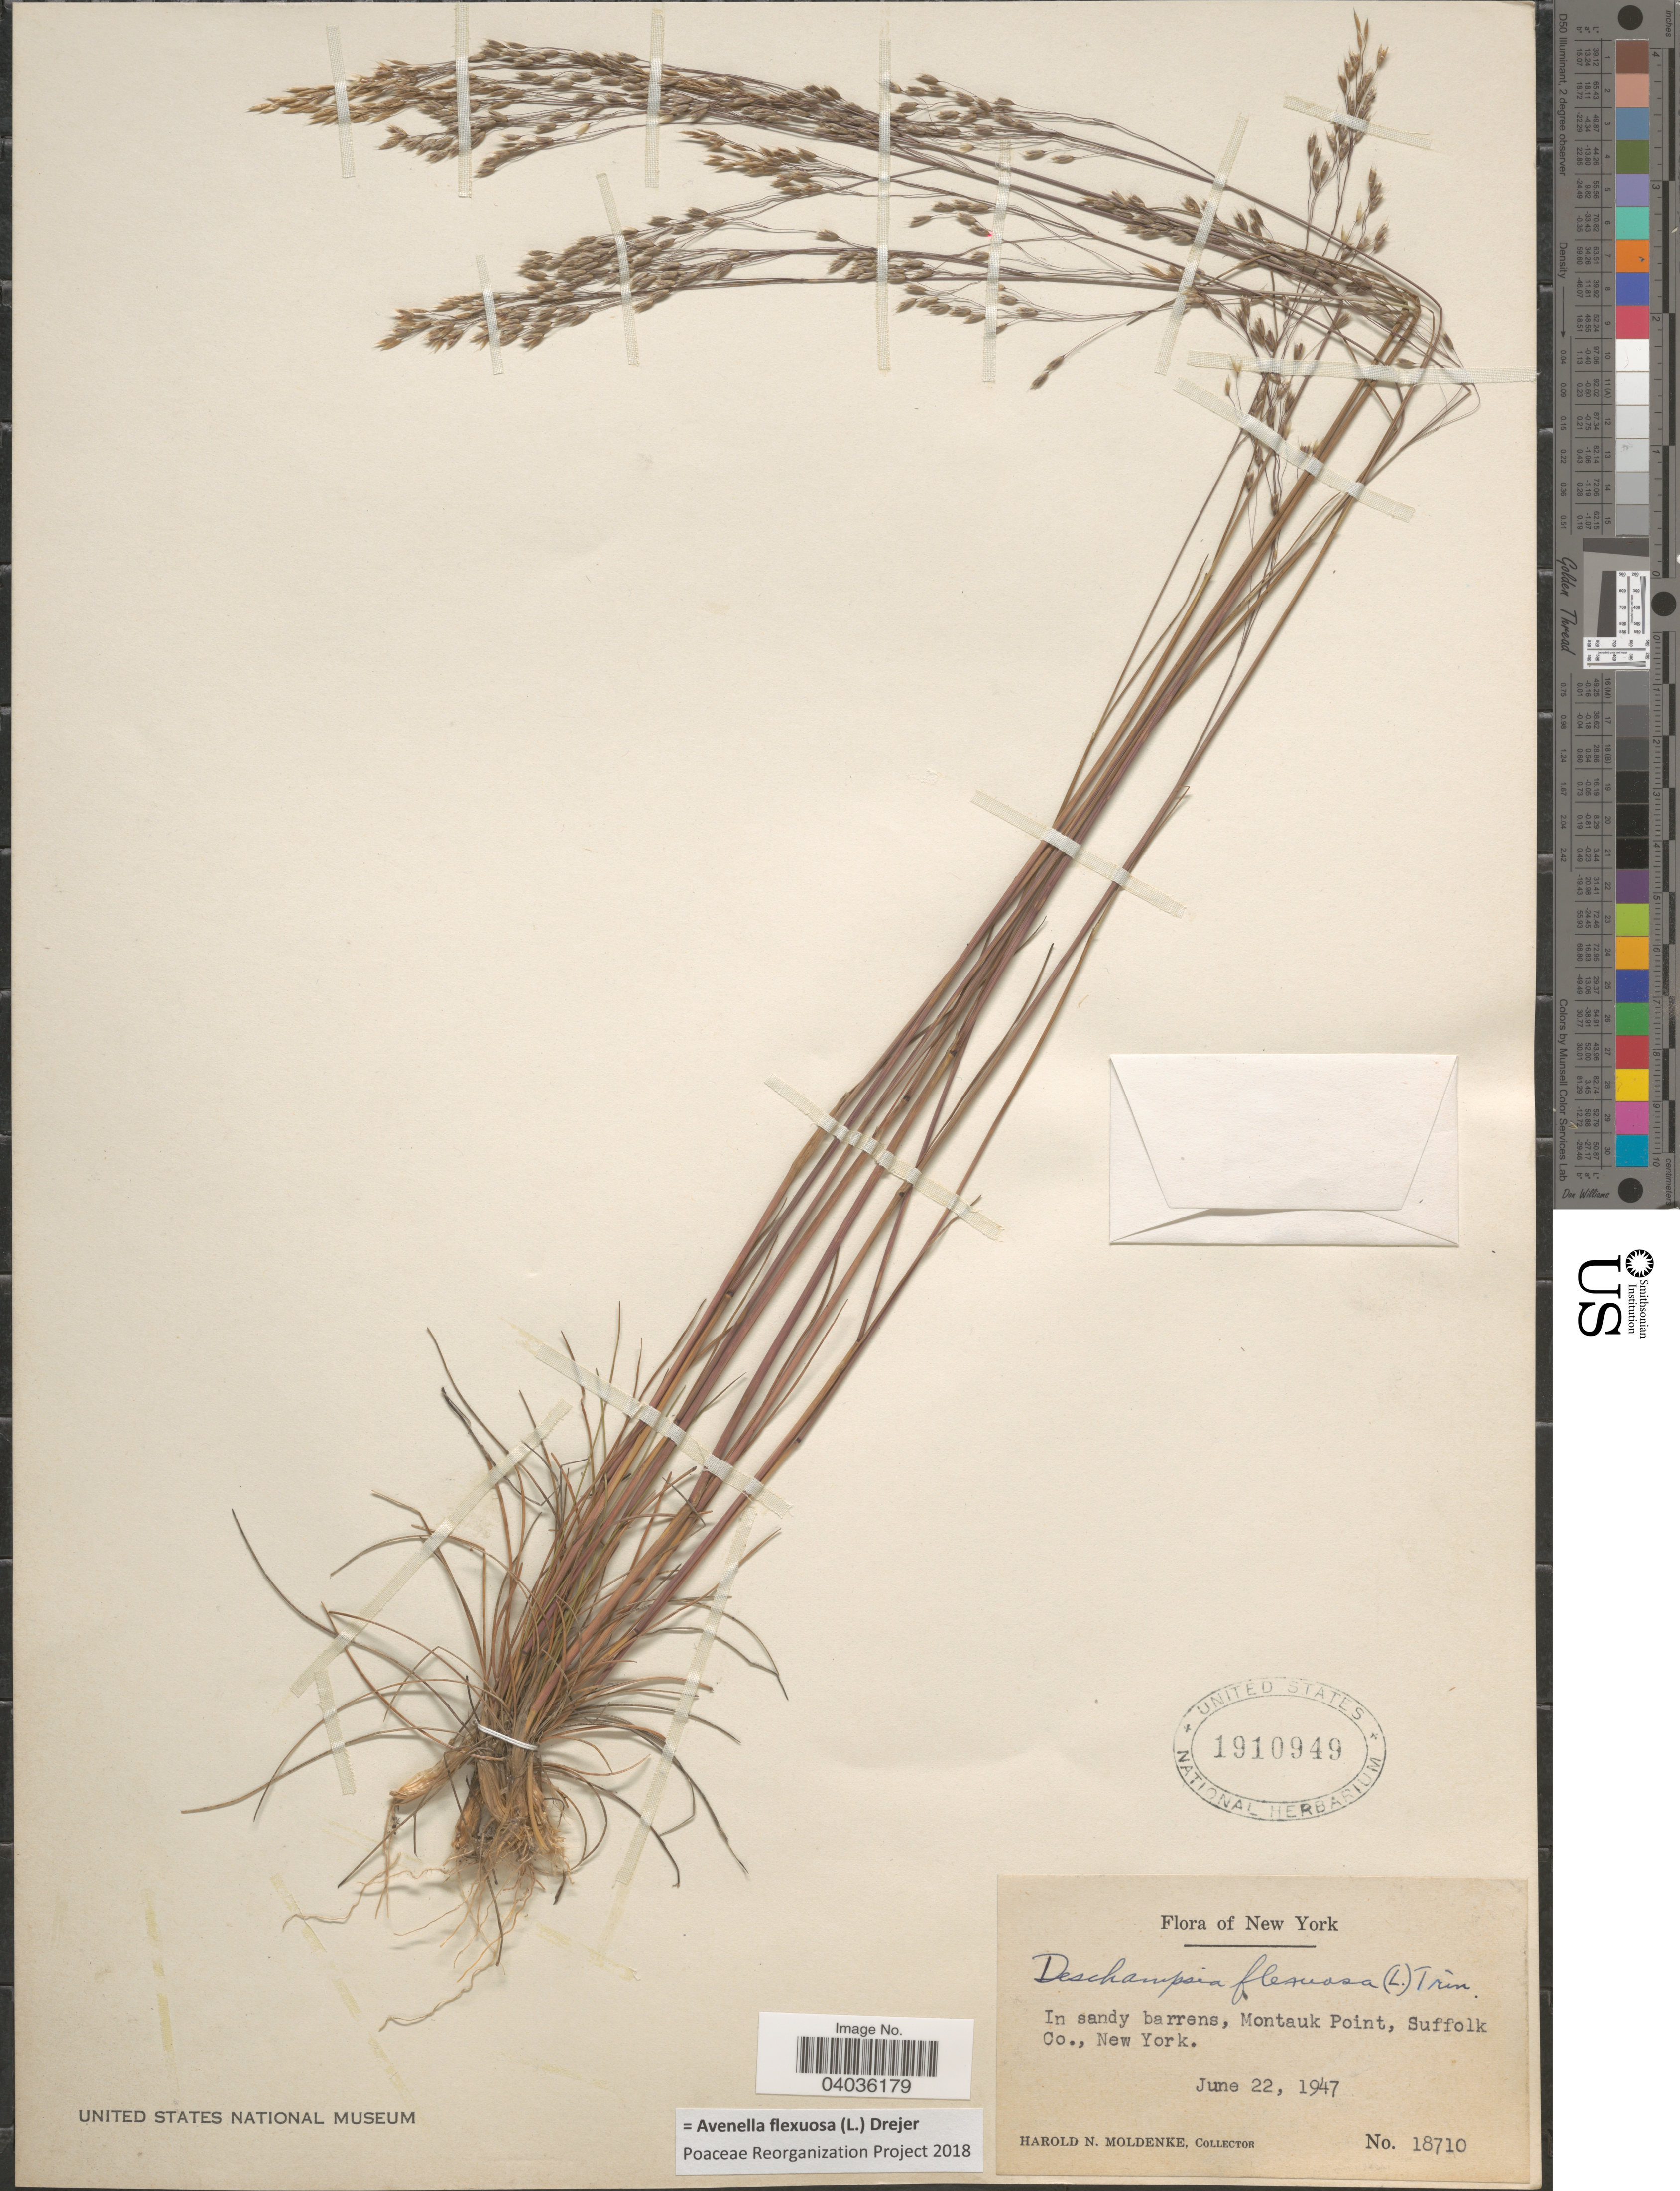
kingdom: Plantae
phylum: Tracheophyta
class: Liliopsida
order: Poales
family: Poaceae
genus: Avenella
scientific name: Avenella flexuosa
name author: (L.) Drejer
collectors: H. N. Moldenke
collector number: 18710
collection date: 1947-06-22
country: United States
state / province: New York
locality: In sandy barrens, Montauk Point, Suffolk Co.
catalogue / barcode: US 1910949